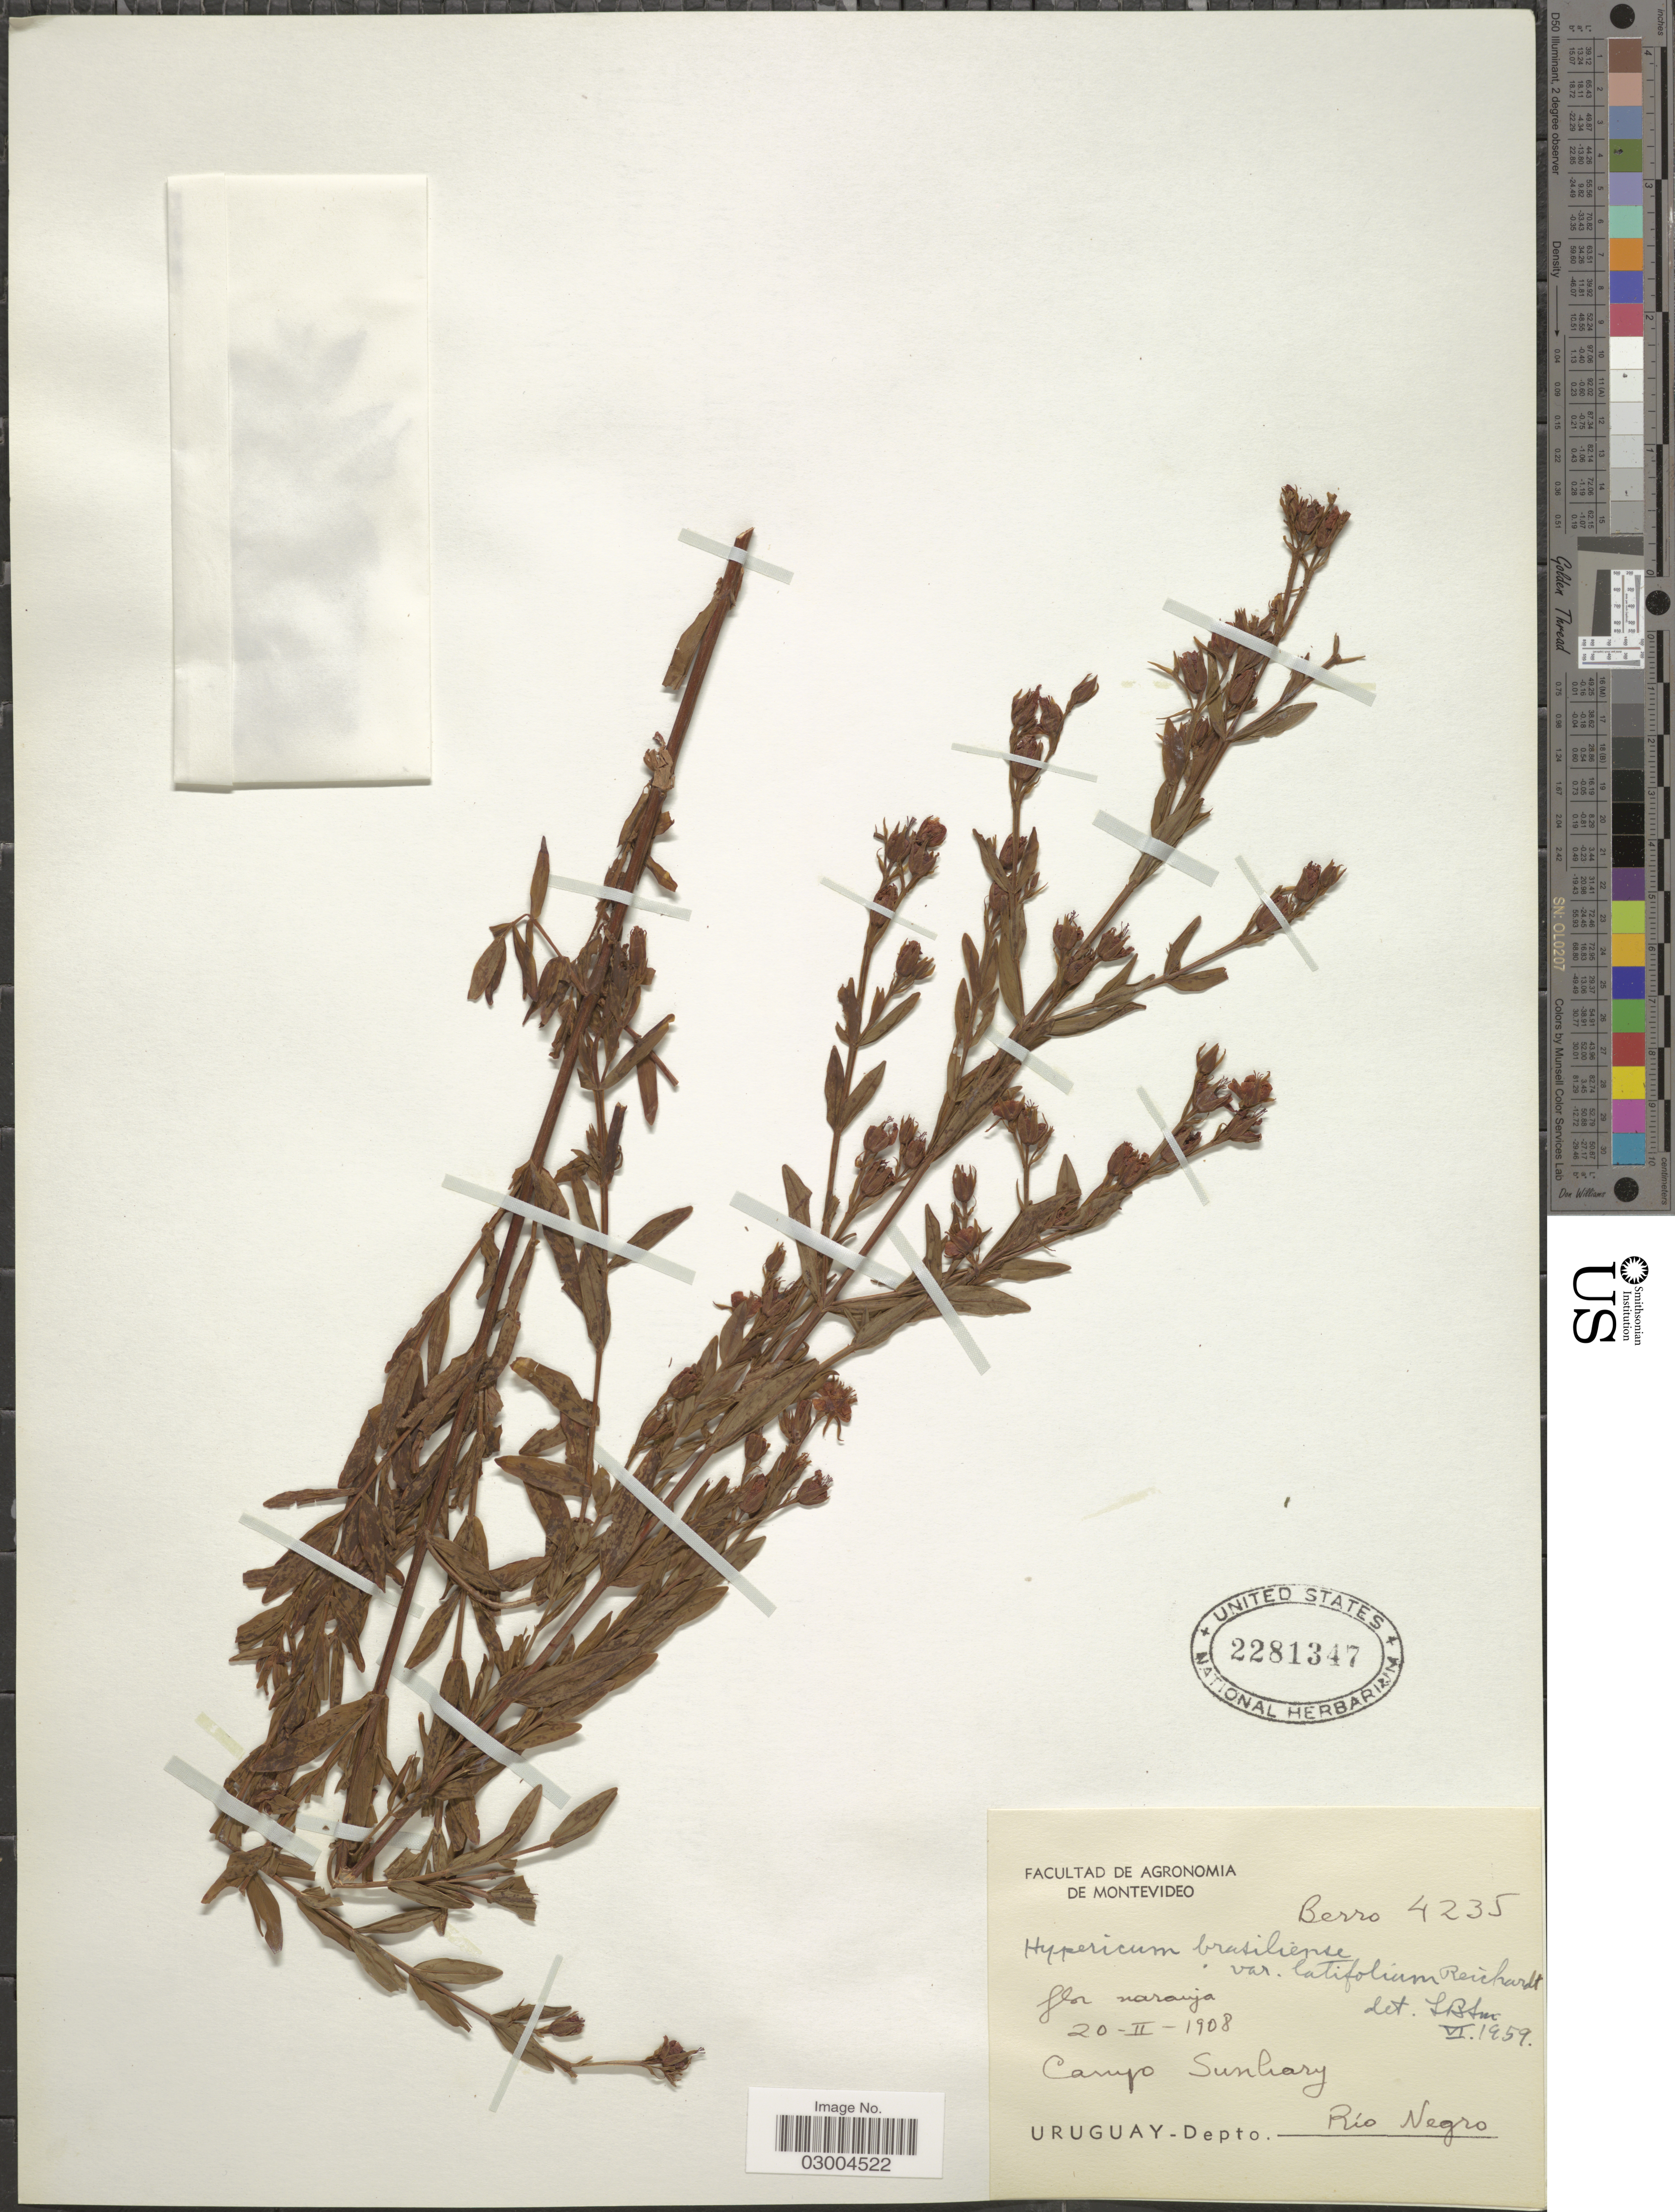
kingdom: Plantae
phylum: Tracheophyta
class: Magnoliopsida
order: Malpighiales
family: Hypericaceae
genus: Hypericum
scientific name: Hypericum brasiliense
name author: Choisy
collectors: Berro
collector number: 4235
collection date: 1908-02-20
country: Uruguay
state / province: Rio Negro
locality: Campo Sunhary. Depto. Río Negro.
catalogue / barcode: US 2281347